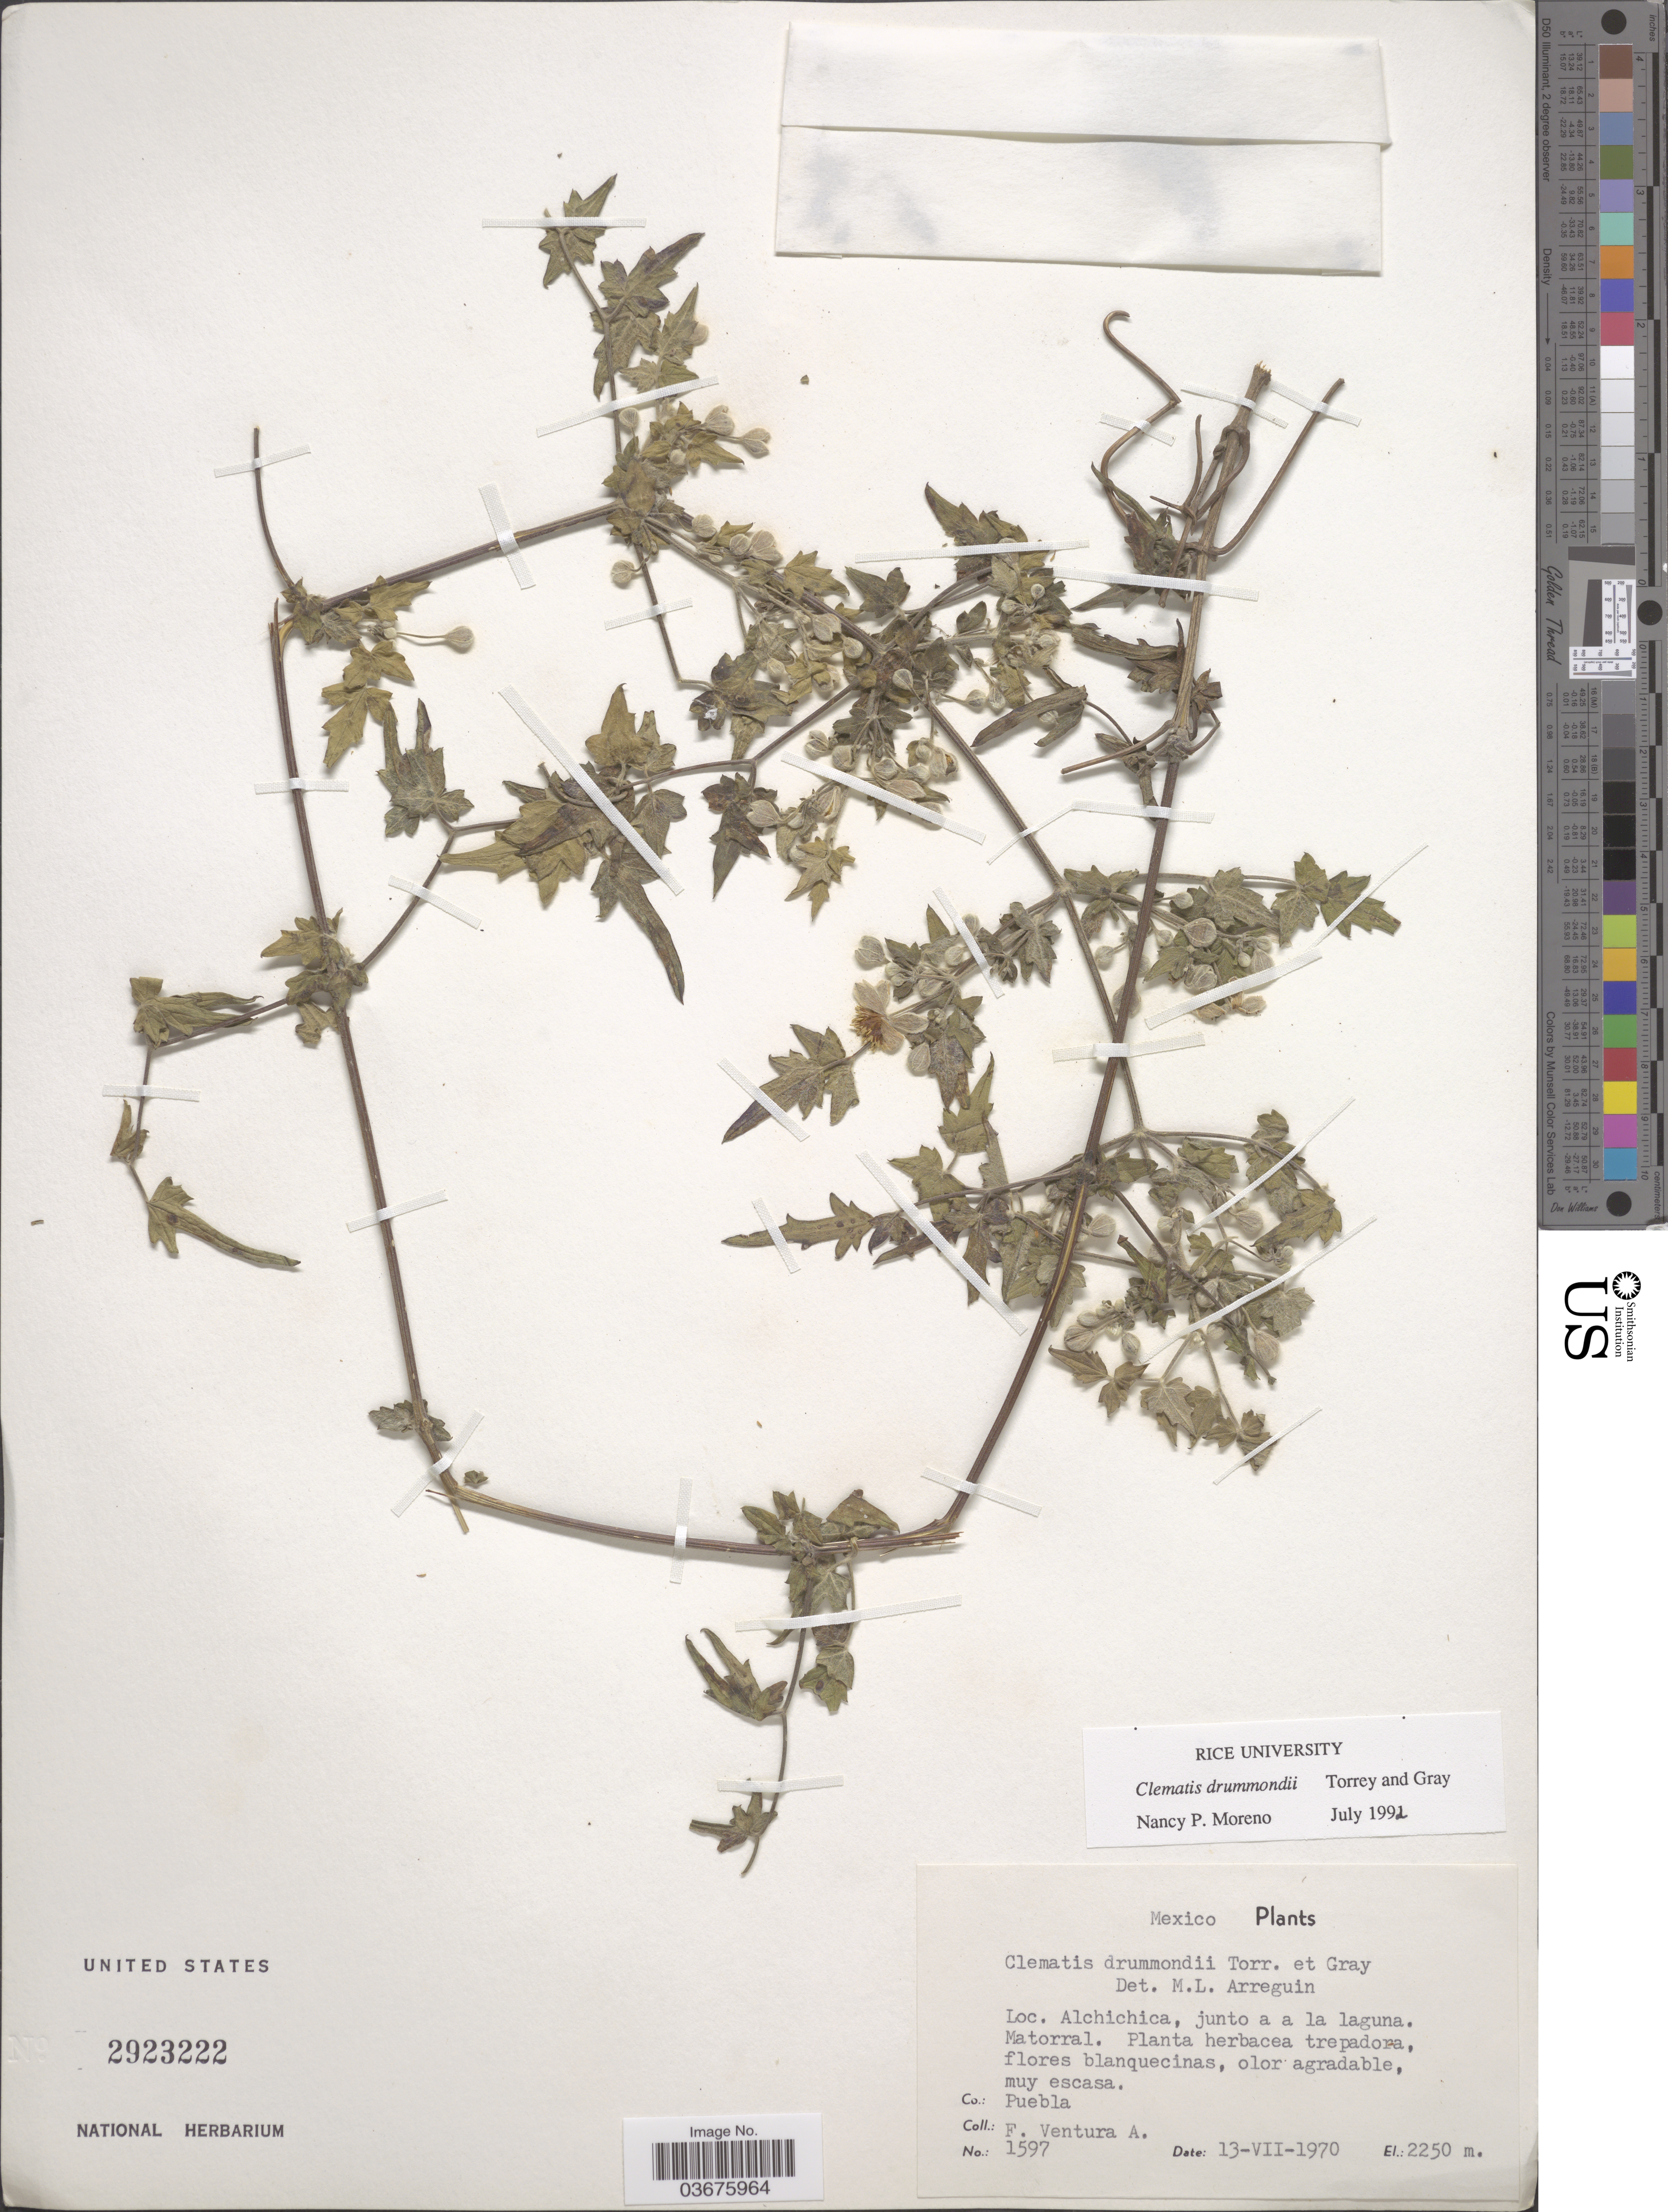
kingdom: Plantae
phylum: Tracheophyta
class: Magnoliopsida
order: Ranunculales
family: Ranunculaceae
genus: Clematis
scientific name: Clematis drummondii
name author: Torr. & A. Gray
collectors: F. Ventura A.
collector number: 1597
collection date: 1970-07-13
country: Mexico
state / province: Puebla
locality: Alchichica, junto a a la laguna. Co.: Puebla.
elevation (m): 2250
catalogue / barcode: US 2923222